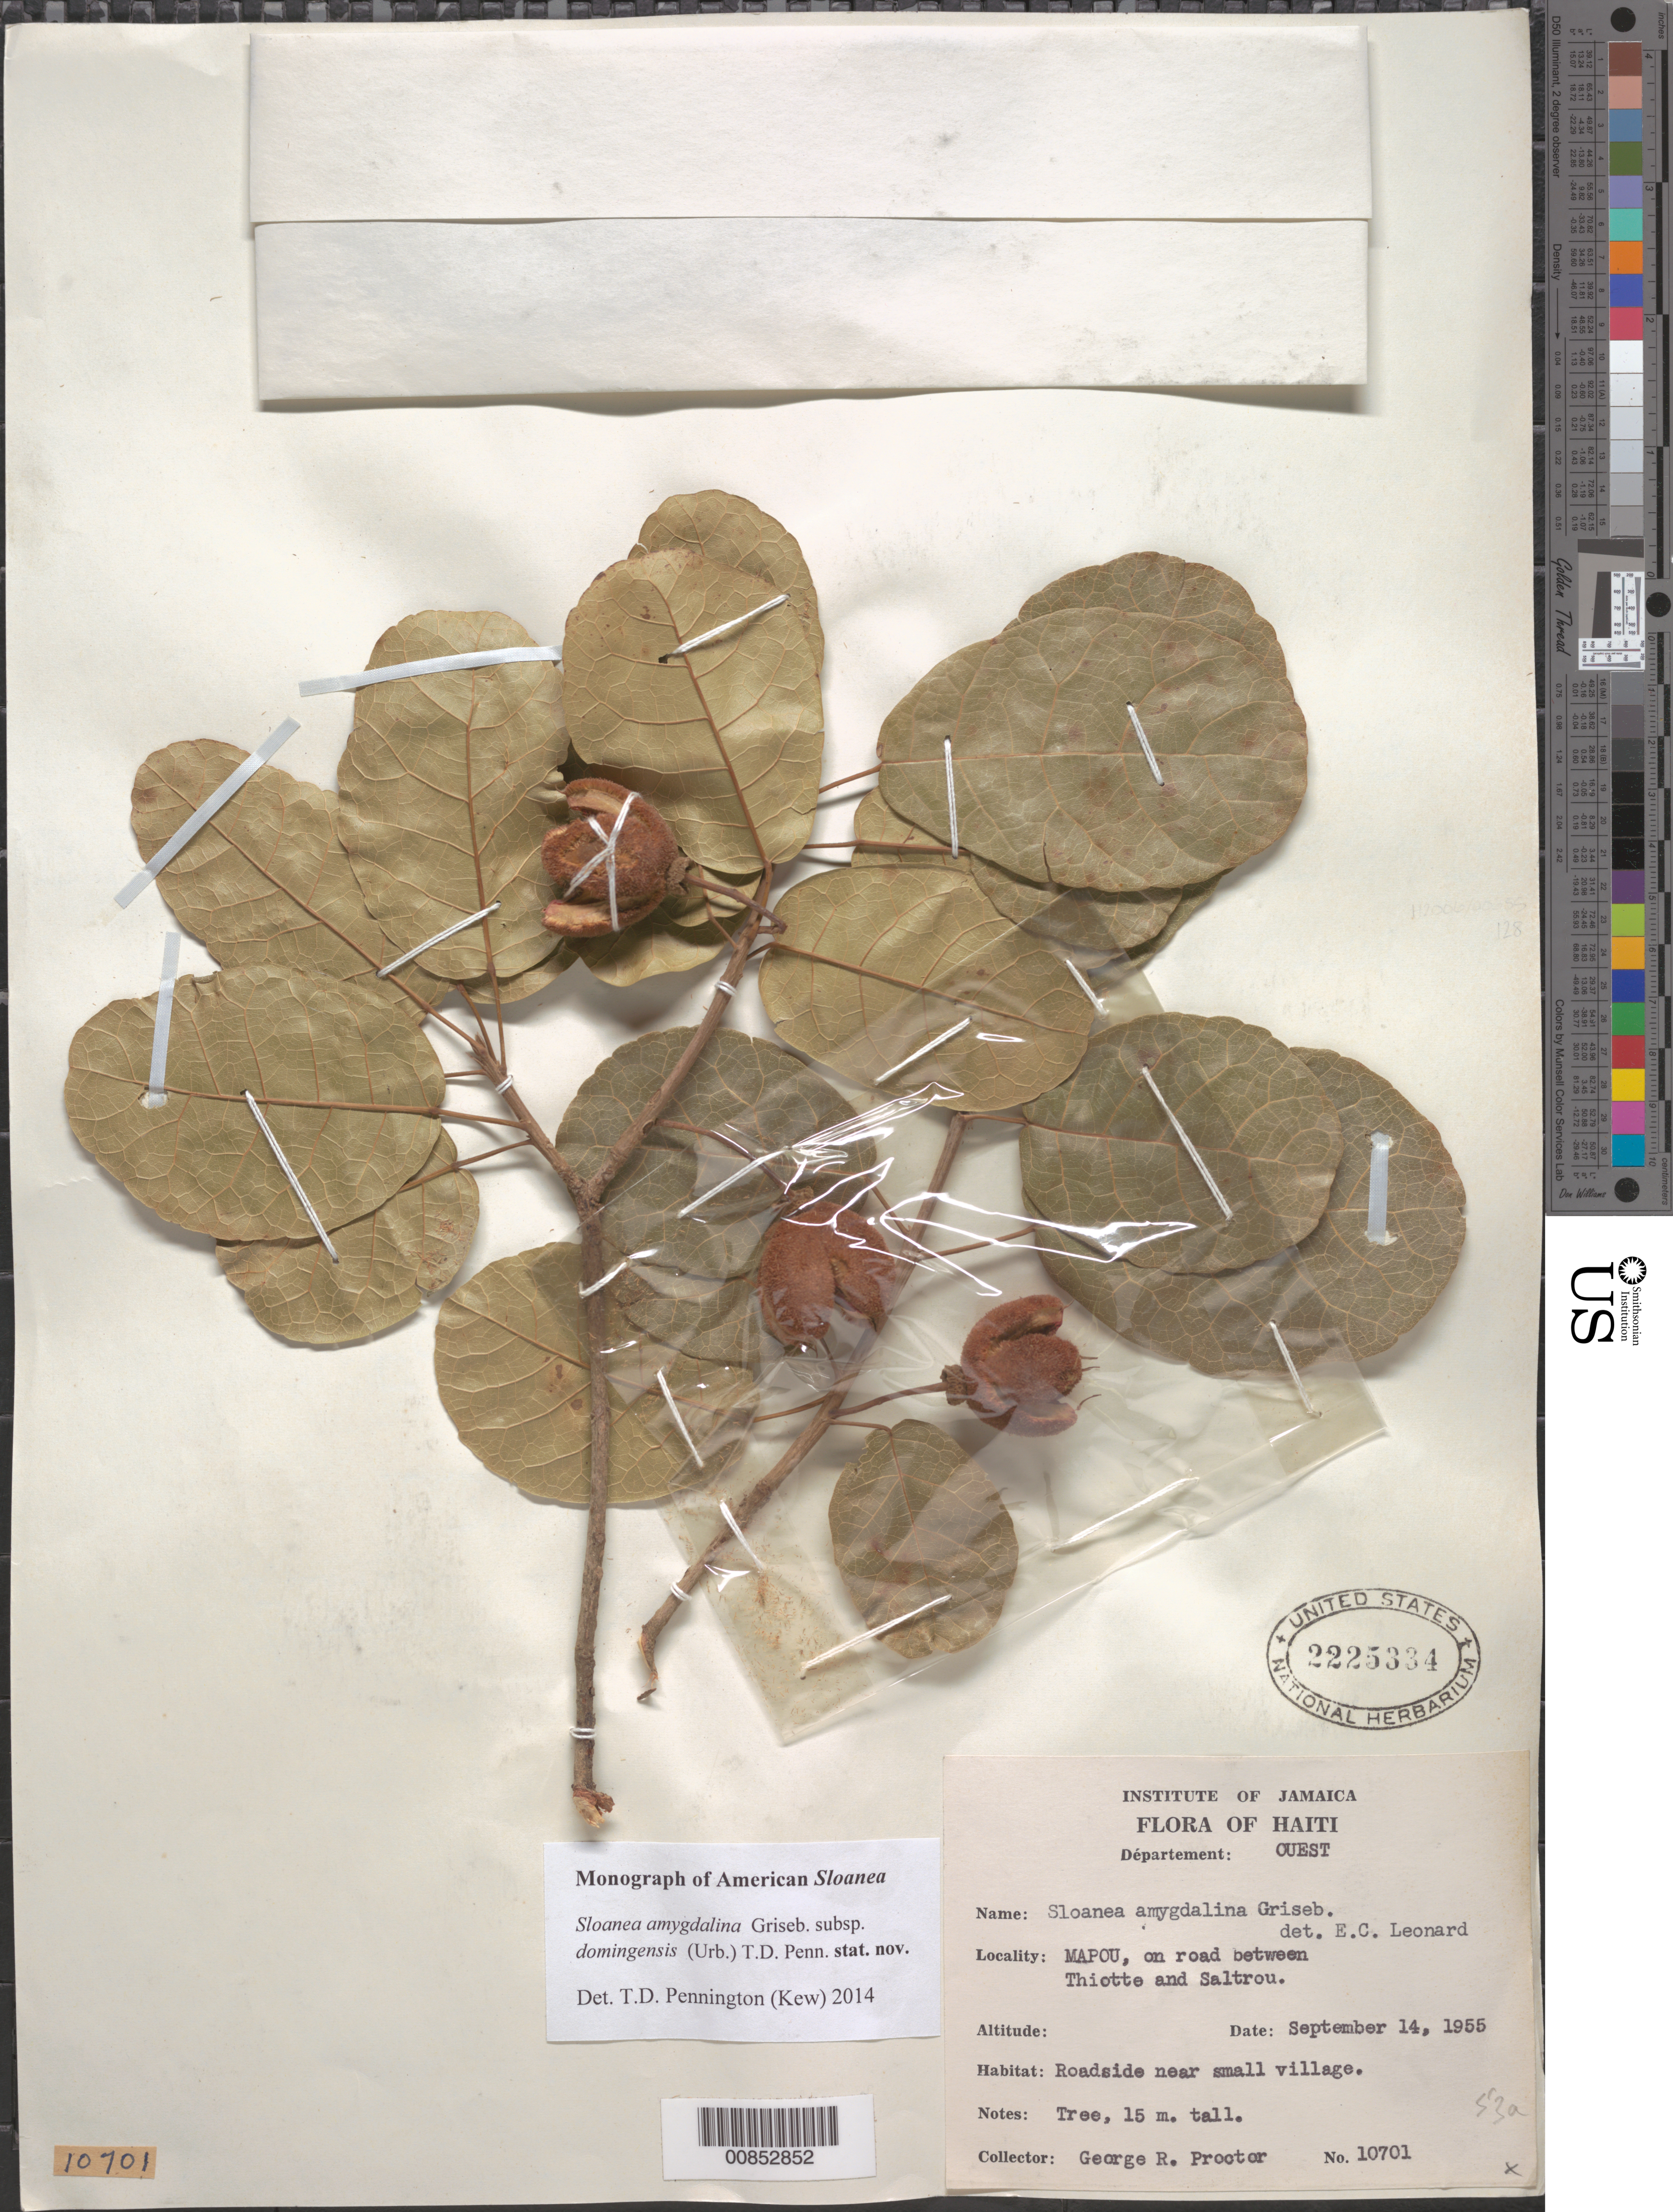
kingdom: Plantae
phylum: Tracheophyta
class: Magnoliopsida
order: Oxalidales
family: Elaeocarpaceae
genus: Sloanea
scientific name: Sloanea amygdalina subsp. domingensis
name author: (Urb.) T.D. Penn.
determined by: Pennington, T. D., (K)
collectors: G. R. Proctor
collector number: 10701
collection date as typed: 14 Sep 1955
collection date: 1955-09-14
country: Haiti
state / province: Ouest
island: Hispaniola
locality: Mapou, on road between Thiotte and Saltrou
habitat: Roadside near small village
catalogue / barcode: US 2225334